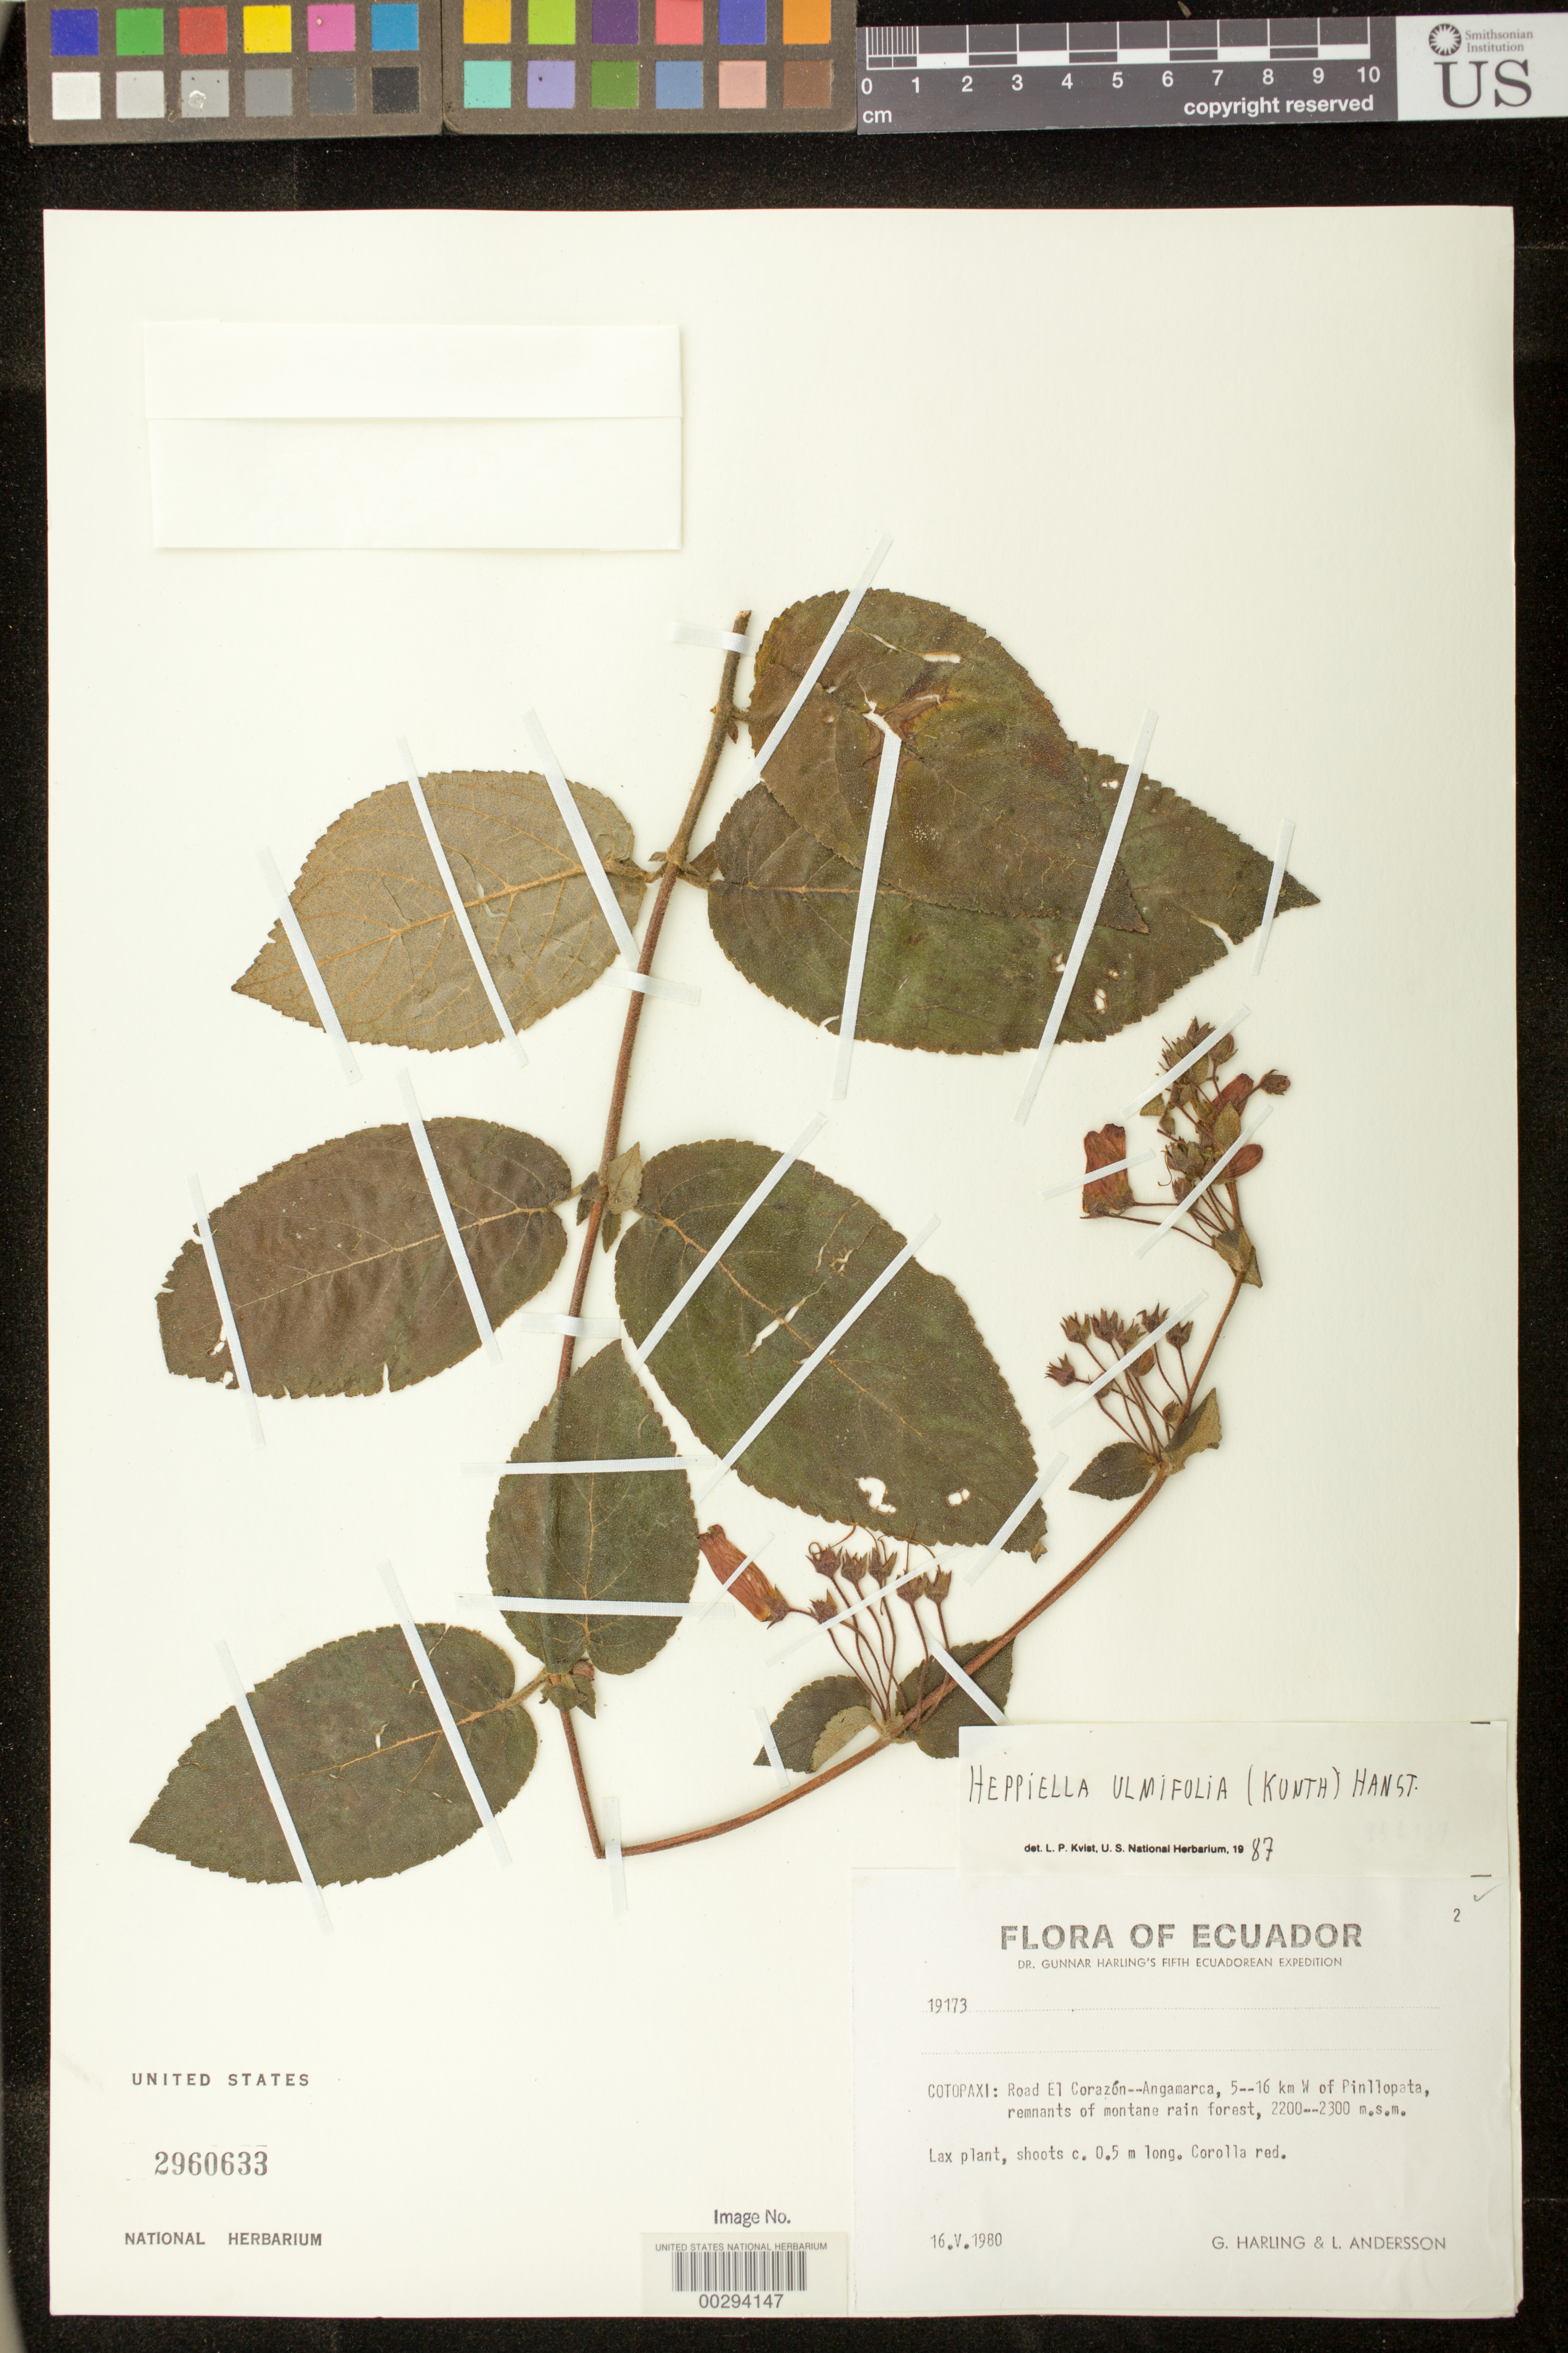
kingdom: Plantae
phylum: Tracheophyta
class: Magnoliopsida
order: Lamiales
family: Gesneriaceae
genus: Heppiella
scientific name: Heppiella ulmifolia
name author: (Kunth) Hanst.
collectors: G. Harling & L. Andersson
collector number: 19173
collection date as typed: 16 May 1980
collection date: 1980-05-16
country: Ecuador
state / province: Cotopaxi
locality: Road El Corazon - Angamarca, 5-16 km W of Pinllopata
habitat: Remnants of montane rain forest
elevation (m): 2200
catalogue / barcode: US 2960633